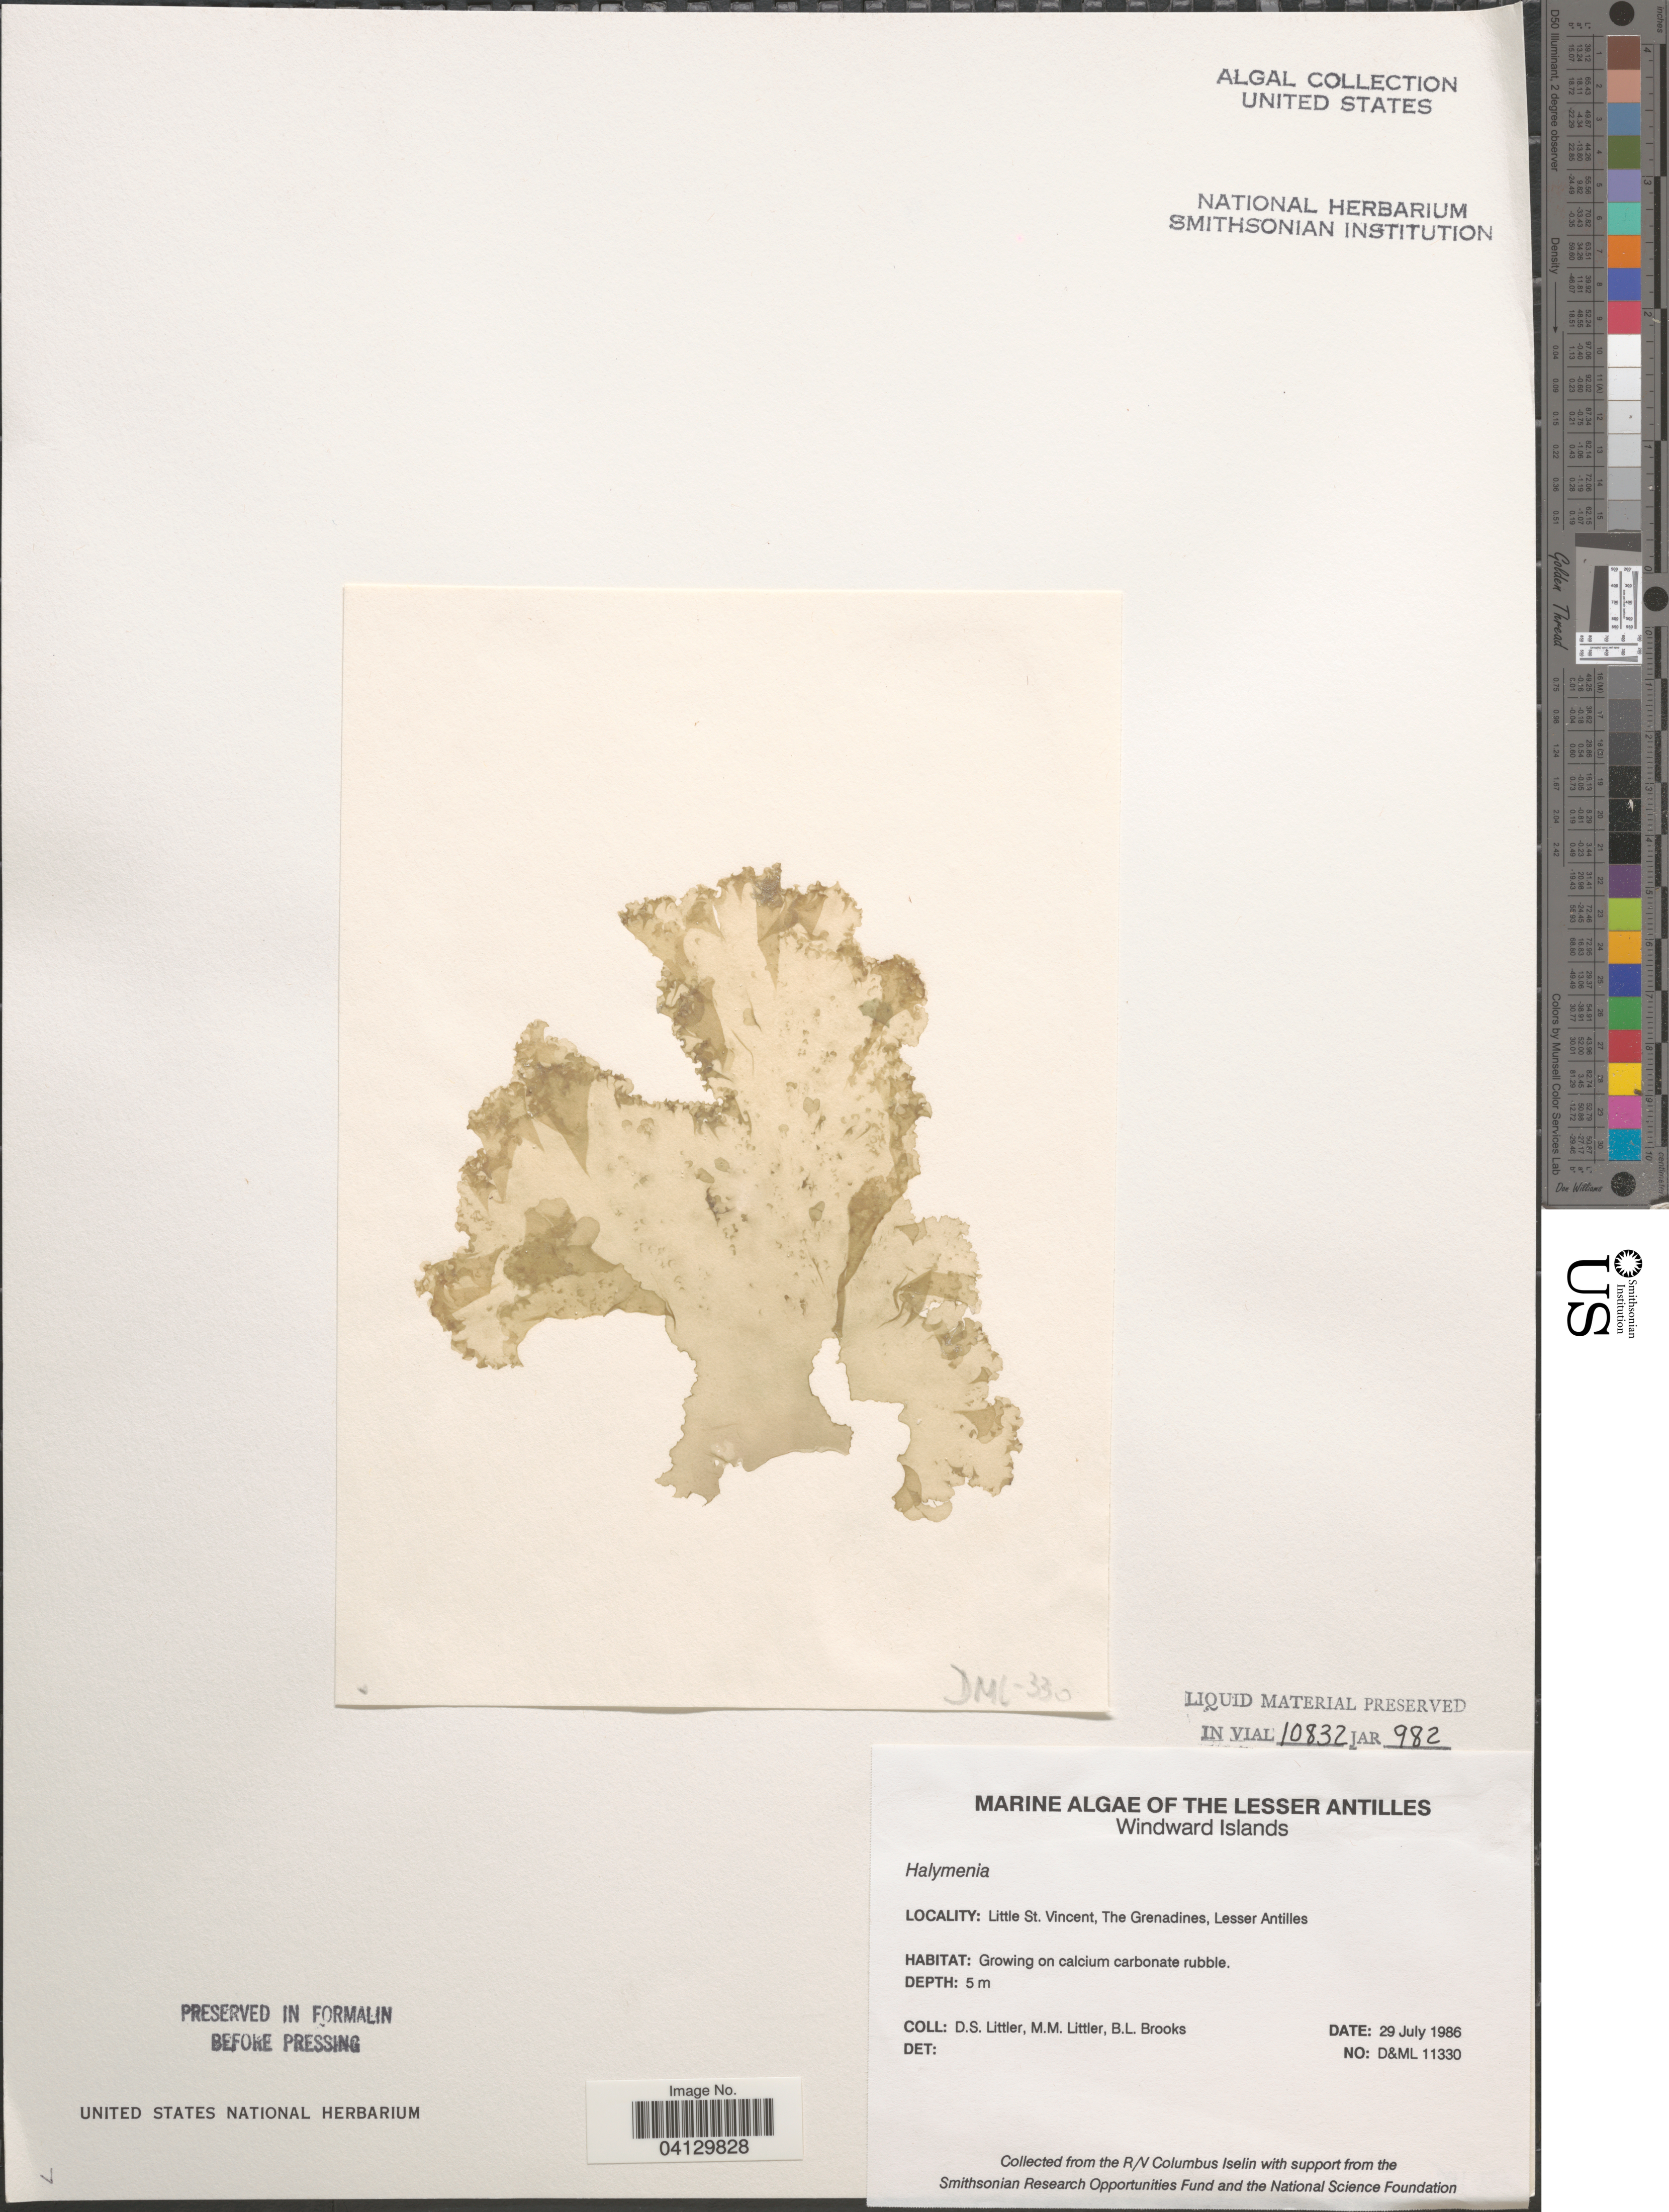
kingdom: Plantae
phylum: Rhodophyta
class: Florideophyceae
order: Halymeniales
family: Halymeniaceae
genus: Halymenia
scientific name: Halymenia floridana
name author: J. Agardh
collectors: D. S. Littler & B. Brooks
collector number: D&ML11330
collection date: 1986-07-29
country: St. Vincent - Grenadines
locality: Windward Islands. Little St. Vincent, The Grenadines, Lesser Antilles.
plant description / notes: Liquid material preserved in vial 10832 jar 982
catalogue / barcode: US 328664